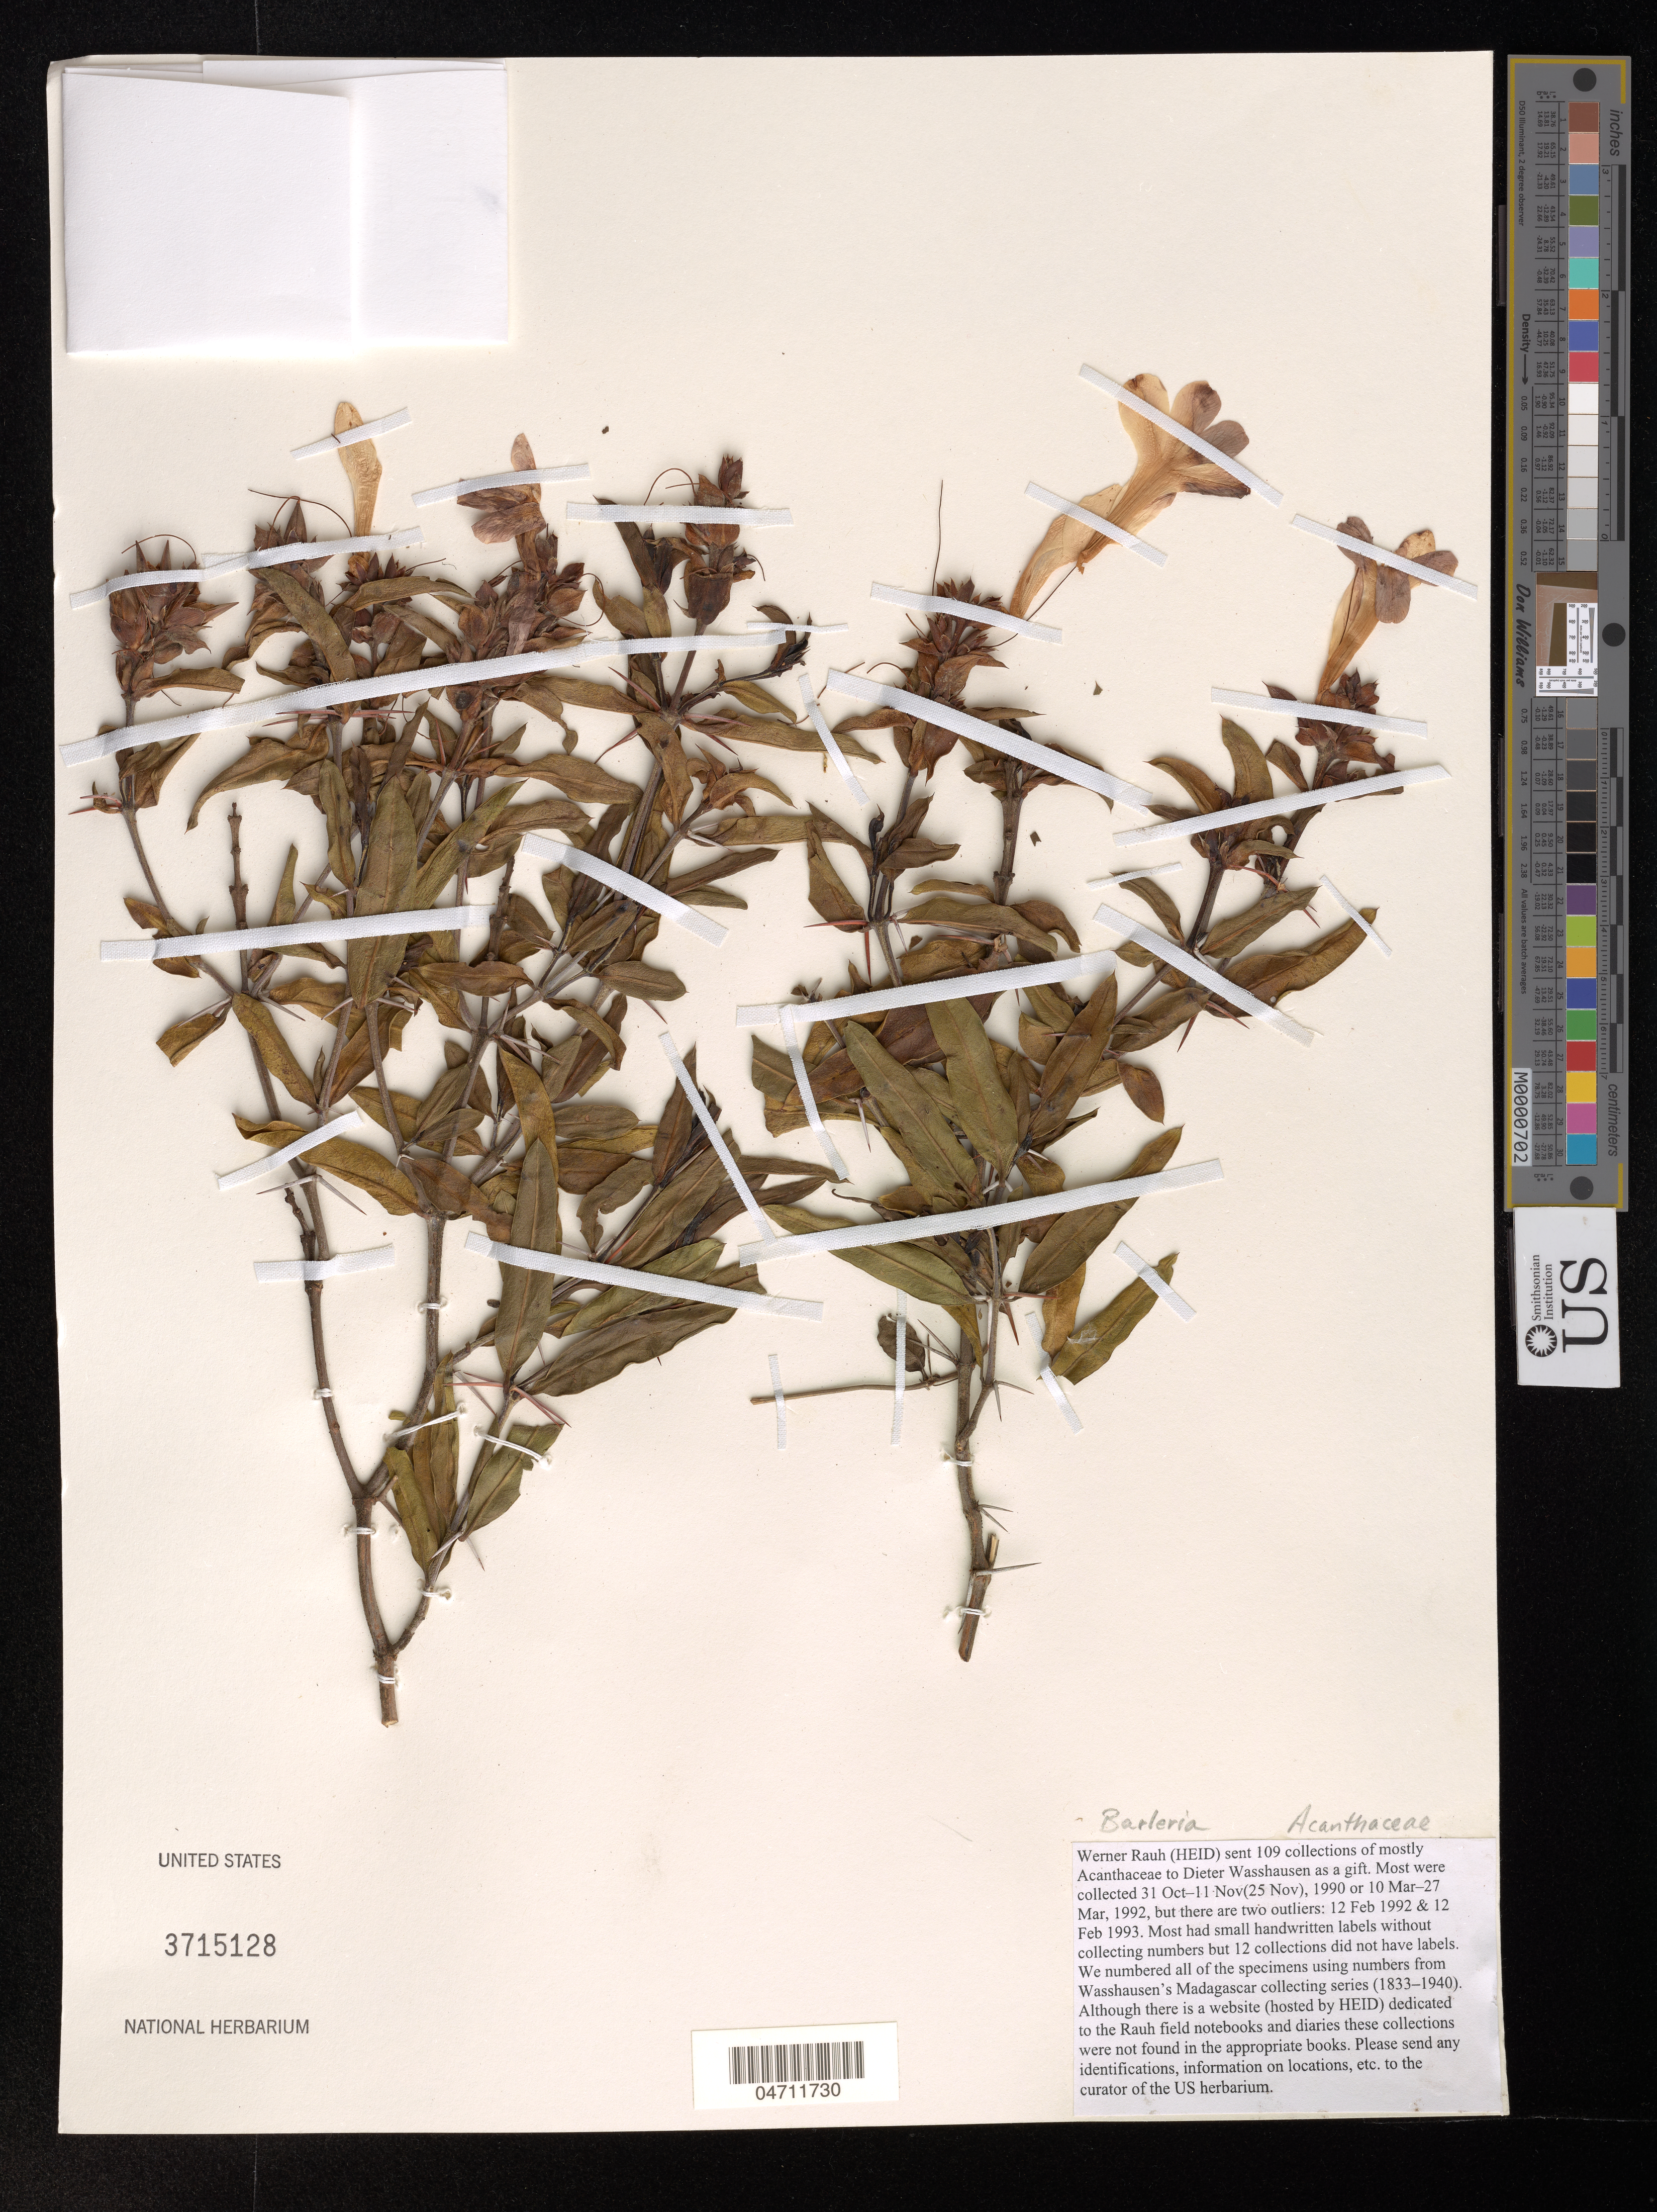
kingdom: Plantae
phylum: Tracheophyta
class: Magnoliopsida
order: Lamiales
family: Acanthaceae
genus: Barleria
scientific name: Barleria sp.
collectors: W. Rauh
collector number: DW s.n.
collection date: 1990-10-31/1990-11-11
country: Madagascar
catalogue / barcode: US 3715128